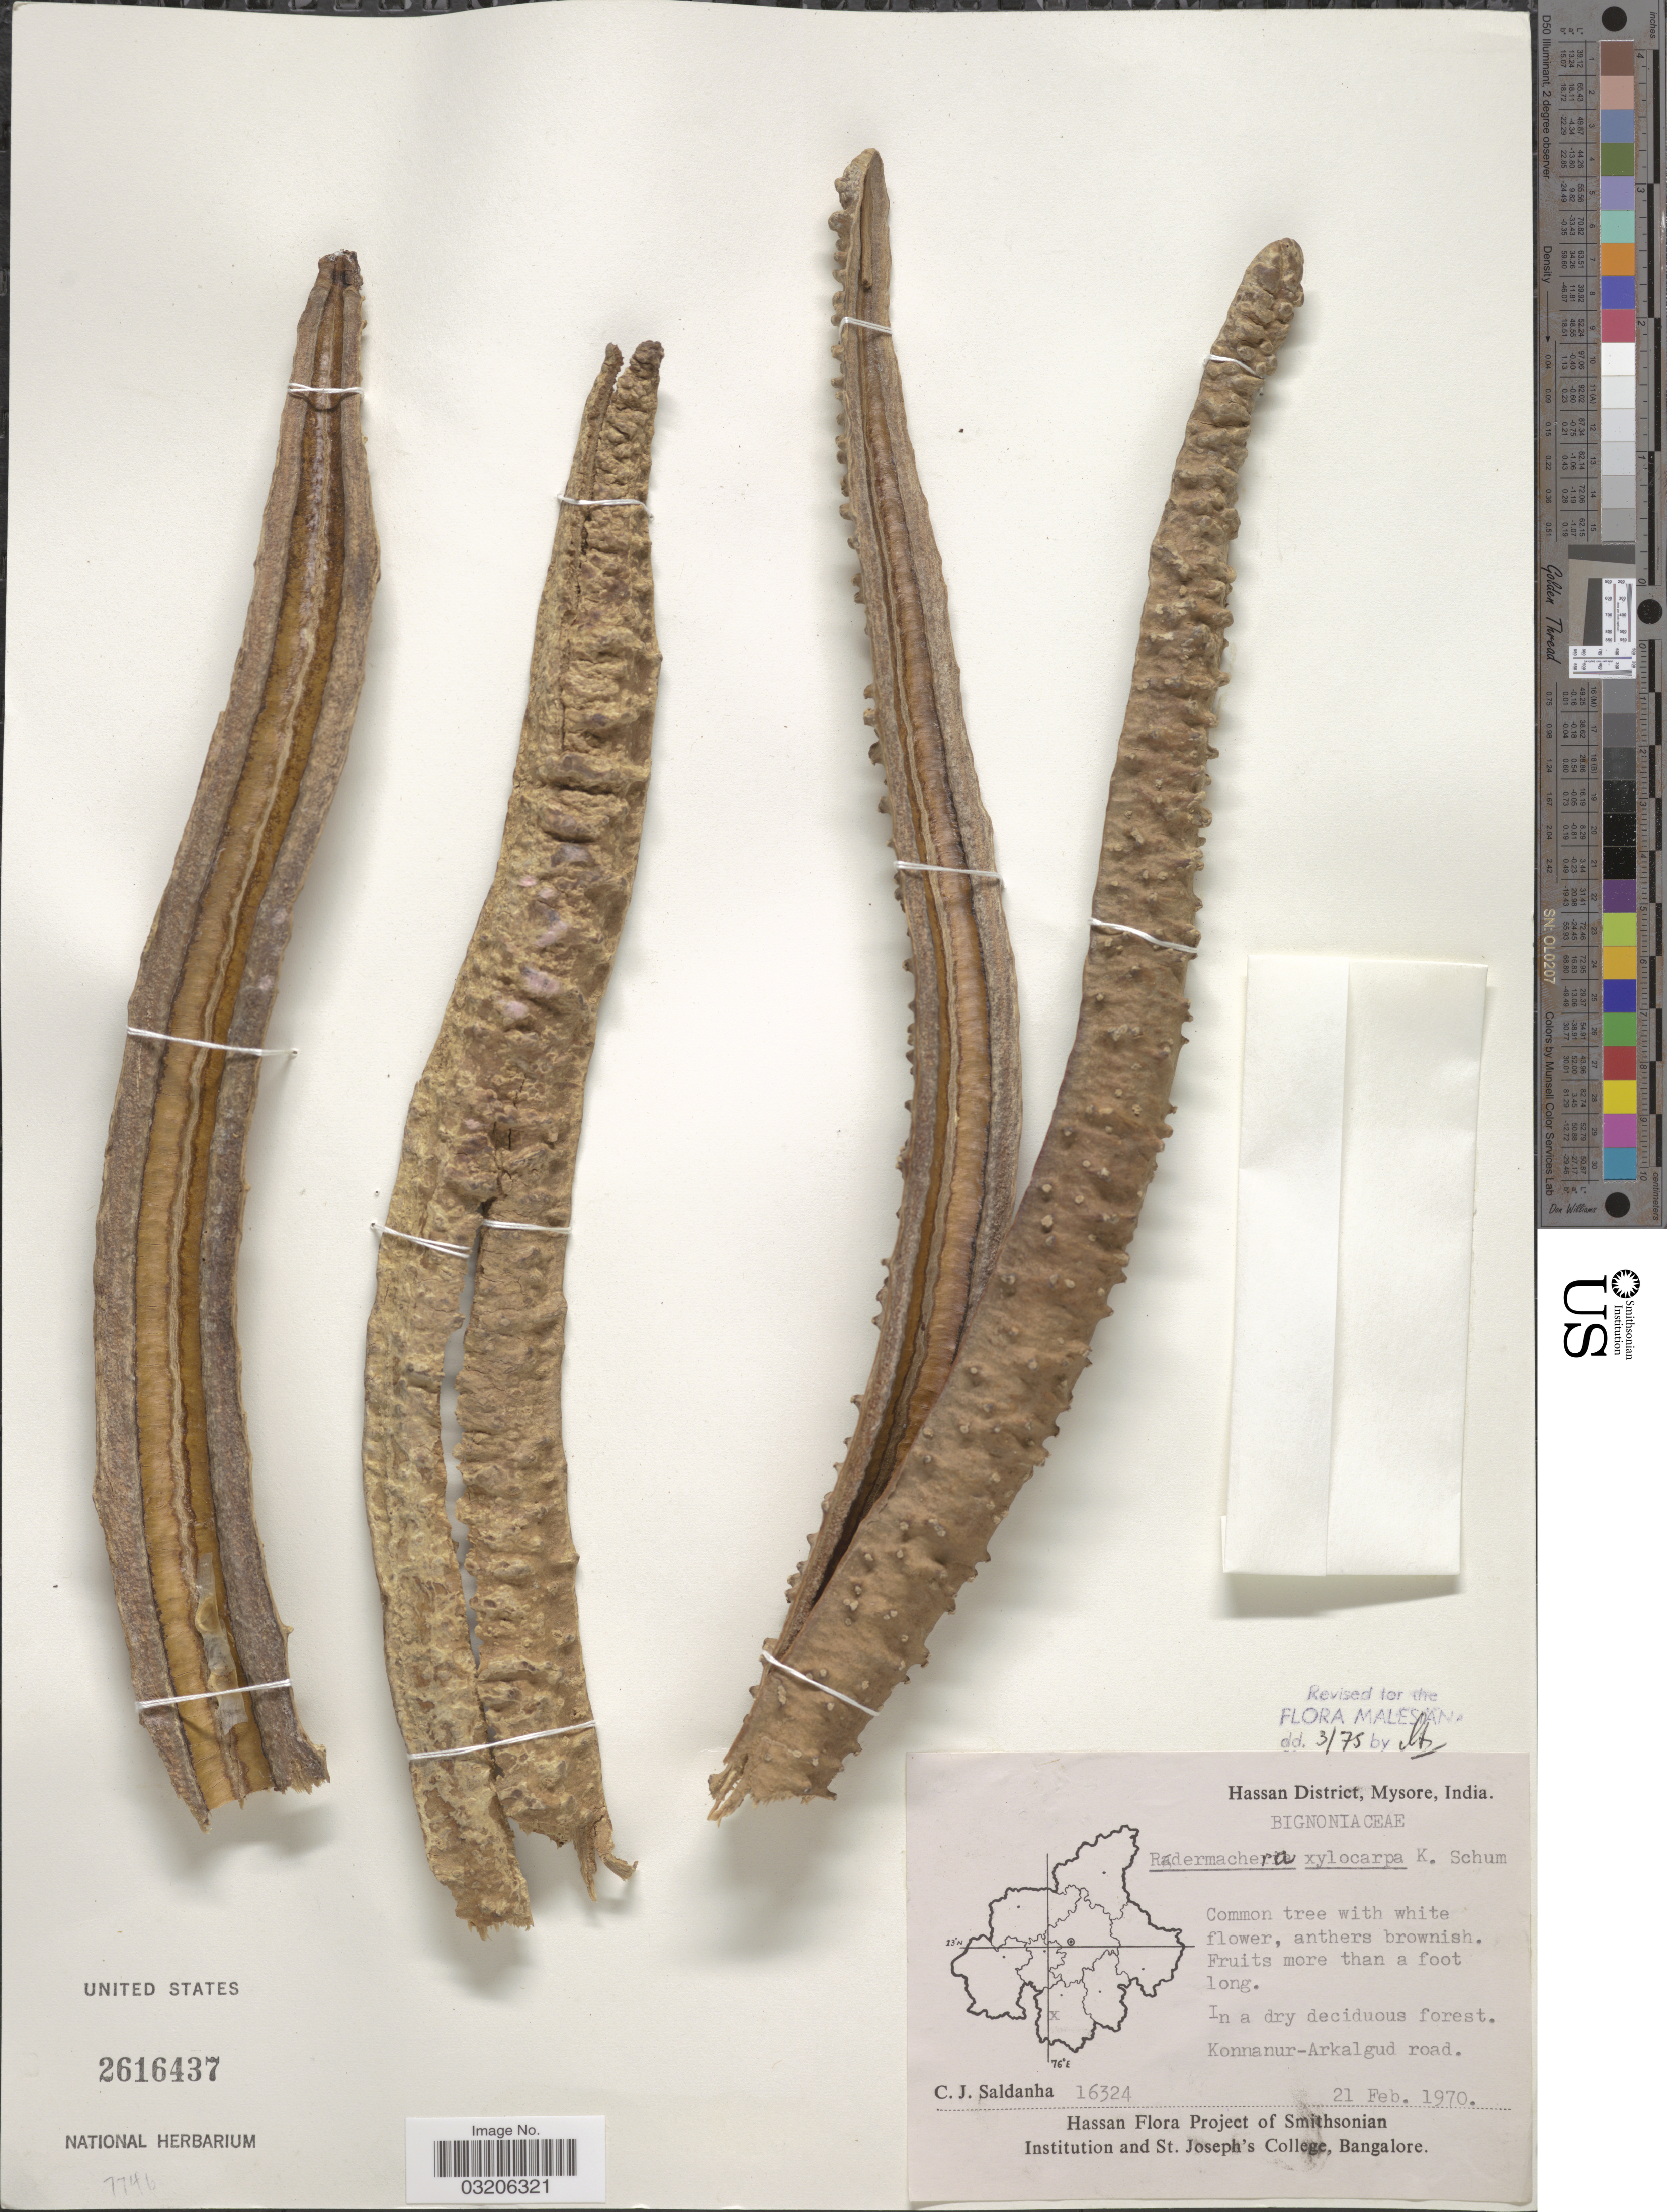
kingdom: Plantae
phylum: Tracheophyta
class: Magnoliopsida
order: Lamiales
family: Bignoniaceae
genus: Radermachera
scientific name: Radermachera xylocarpa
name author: (Roxb.) Roxb. ex K. Schum.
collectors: C. J. Saldanha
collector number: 16324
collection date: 1970-02-21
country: India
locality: Hassan District, Mysore. Konnanur-Arkalgud road.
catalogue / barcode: US 2616437